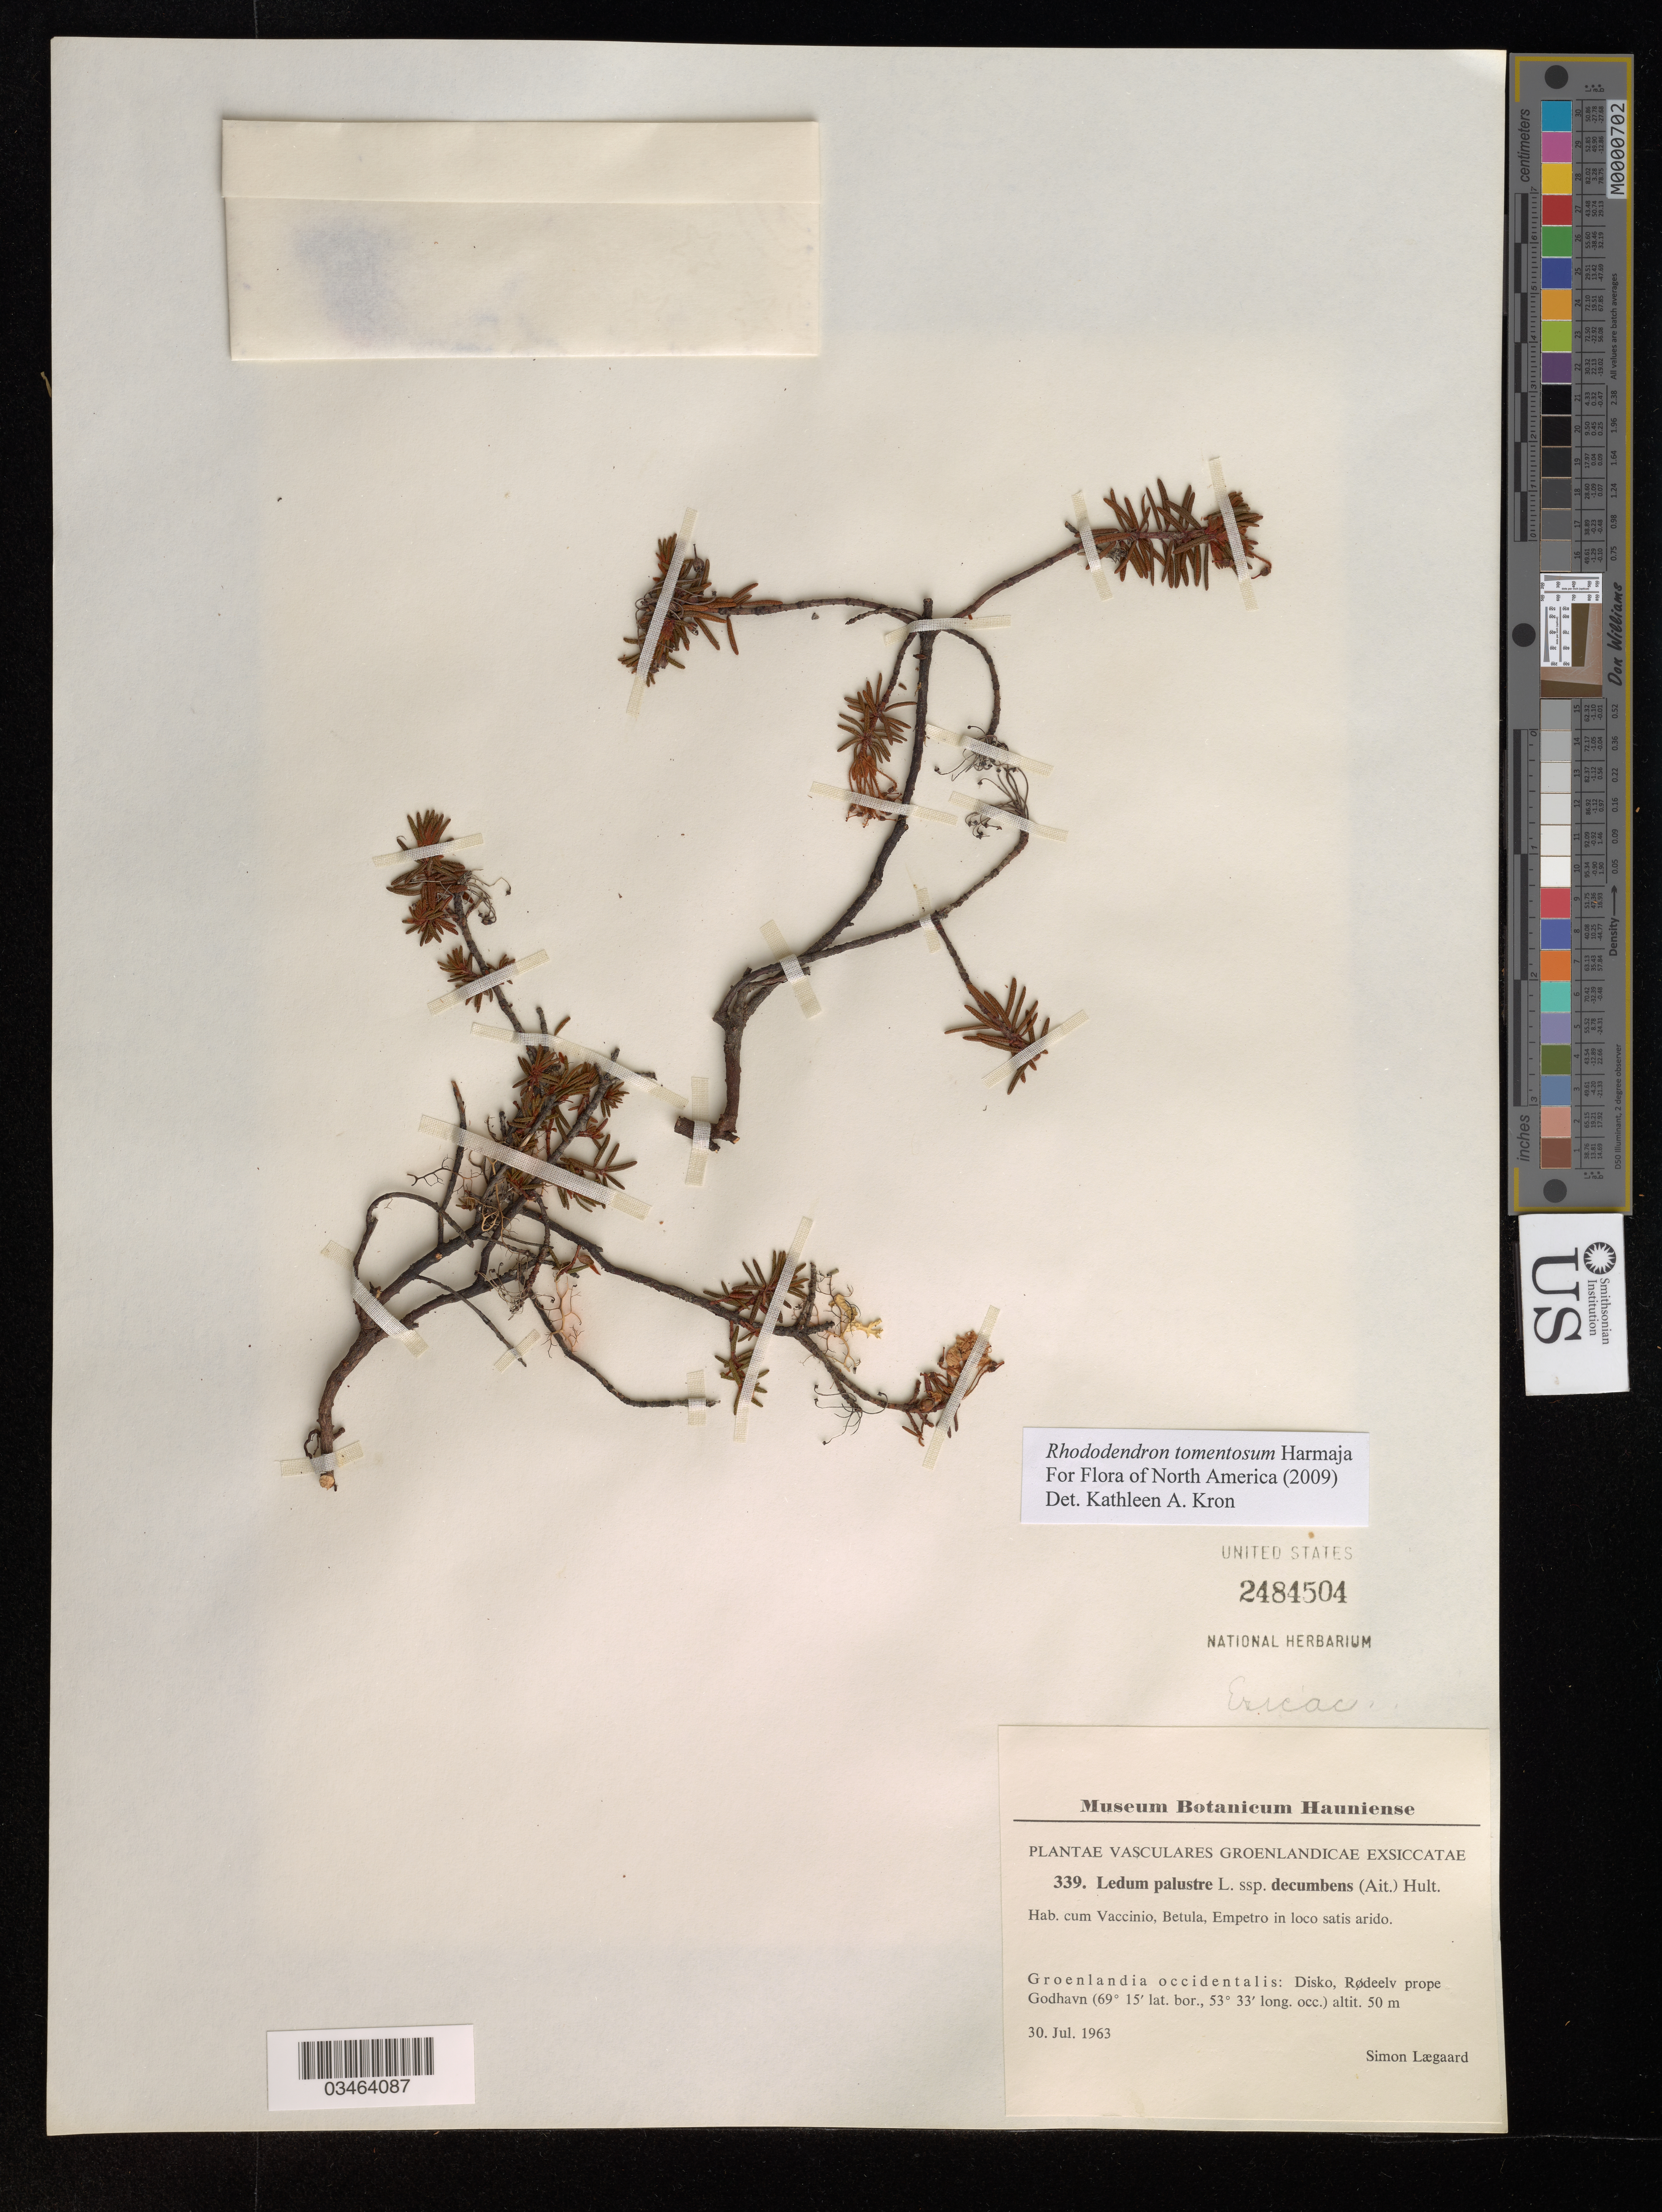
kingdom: Plantae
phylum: Tracheophyta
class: Magnoliopsida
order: Ericales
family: Ericaceae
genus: Rhododendron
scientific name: Rhododendron tomentosum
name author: Harmaja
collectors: S. Lægaard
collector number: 339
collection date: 1963-07-30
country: Greenland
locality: Groenlandia occidentalis: Disko, Rødeelv prope Godhavn.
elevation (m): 50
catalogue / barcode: US 2484504